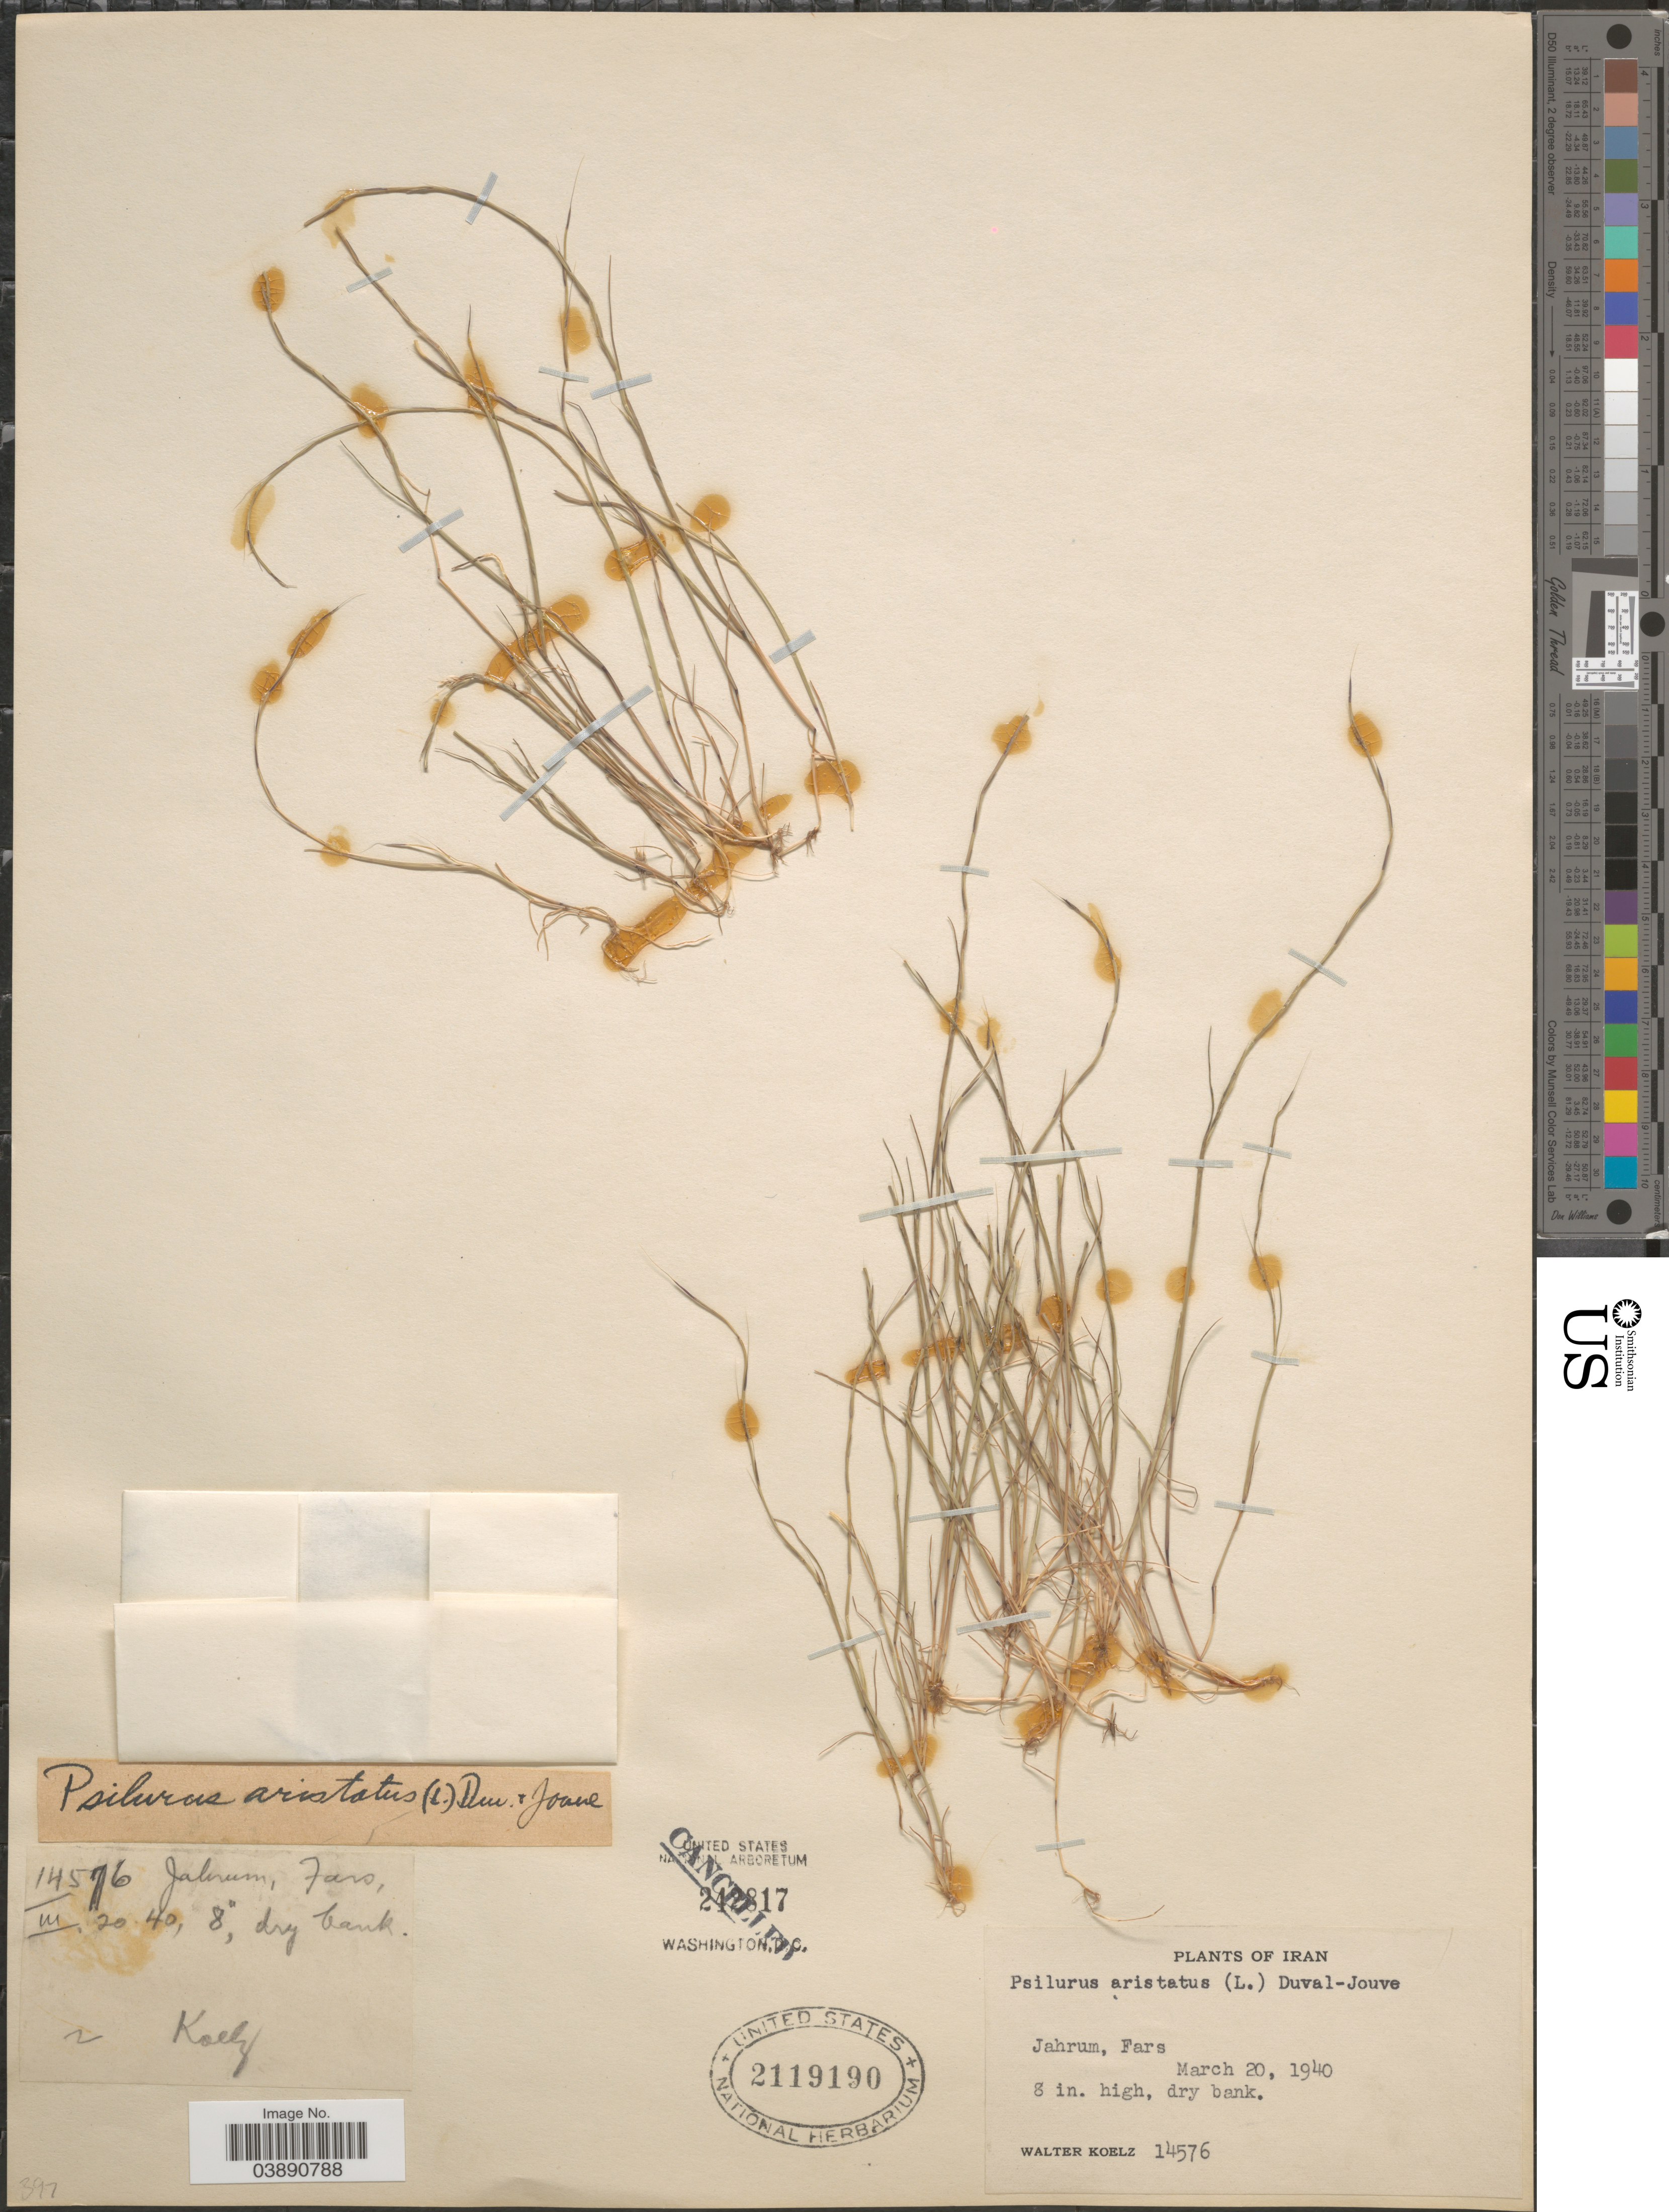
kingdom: Plantae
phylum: Tracheophyta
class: Liliopsida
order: Poales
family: Poaceae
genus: Festuca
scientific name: Festuca incurva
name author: (Gouan) Gutermann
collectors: W. N. Koelz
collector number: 14576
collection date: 1940-03-20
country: Iran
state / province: Fars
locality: Jahrum.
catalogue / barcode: US 2119190